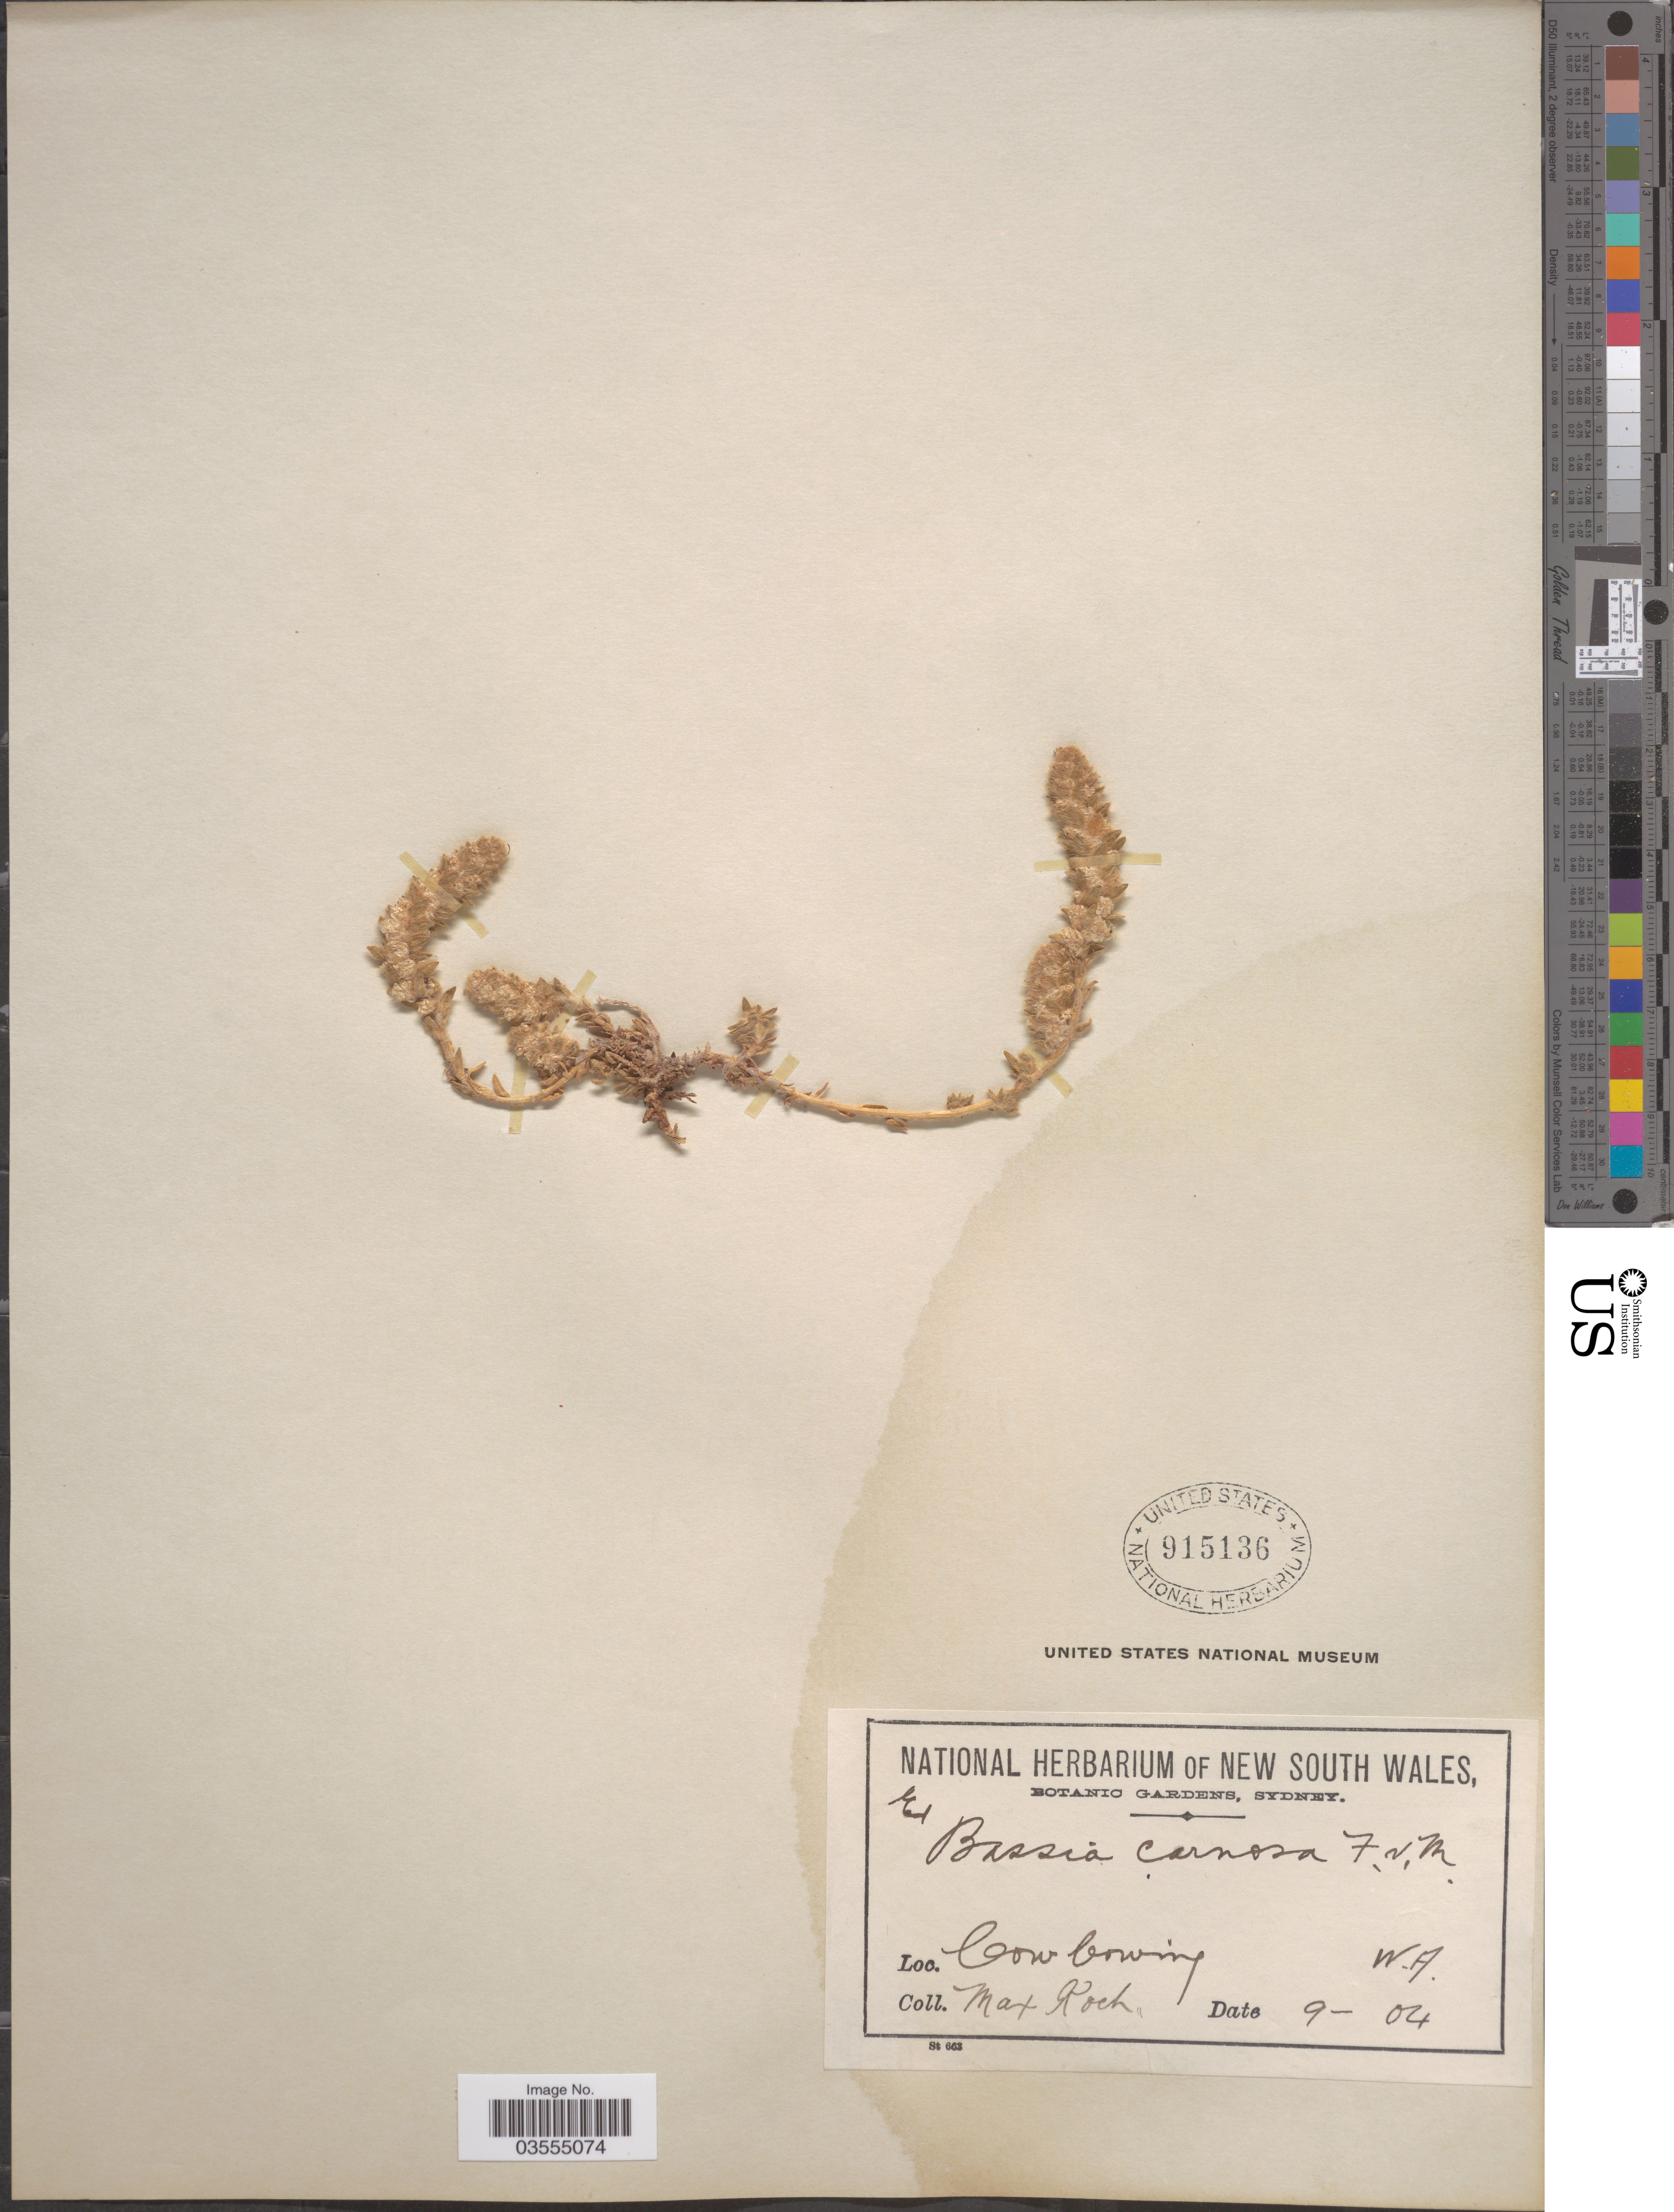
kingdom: Plantae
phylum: Tracheophyta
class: Magnoliopsida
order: Caryophyllales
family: Amaranthaceae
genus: Maireana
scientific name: Maireana carnosa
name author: (Moq.) Paul G. Wilson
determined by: Wilson, Paul G.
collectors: M. Koch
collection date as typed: Transcribed d/m/y: /9/4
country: Australia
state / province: Western Australia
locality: Cow Cowing.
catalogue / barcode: US 915136